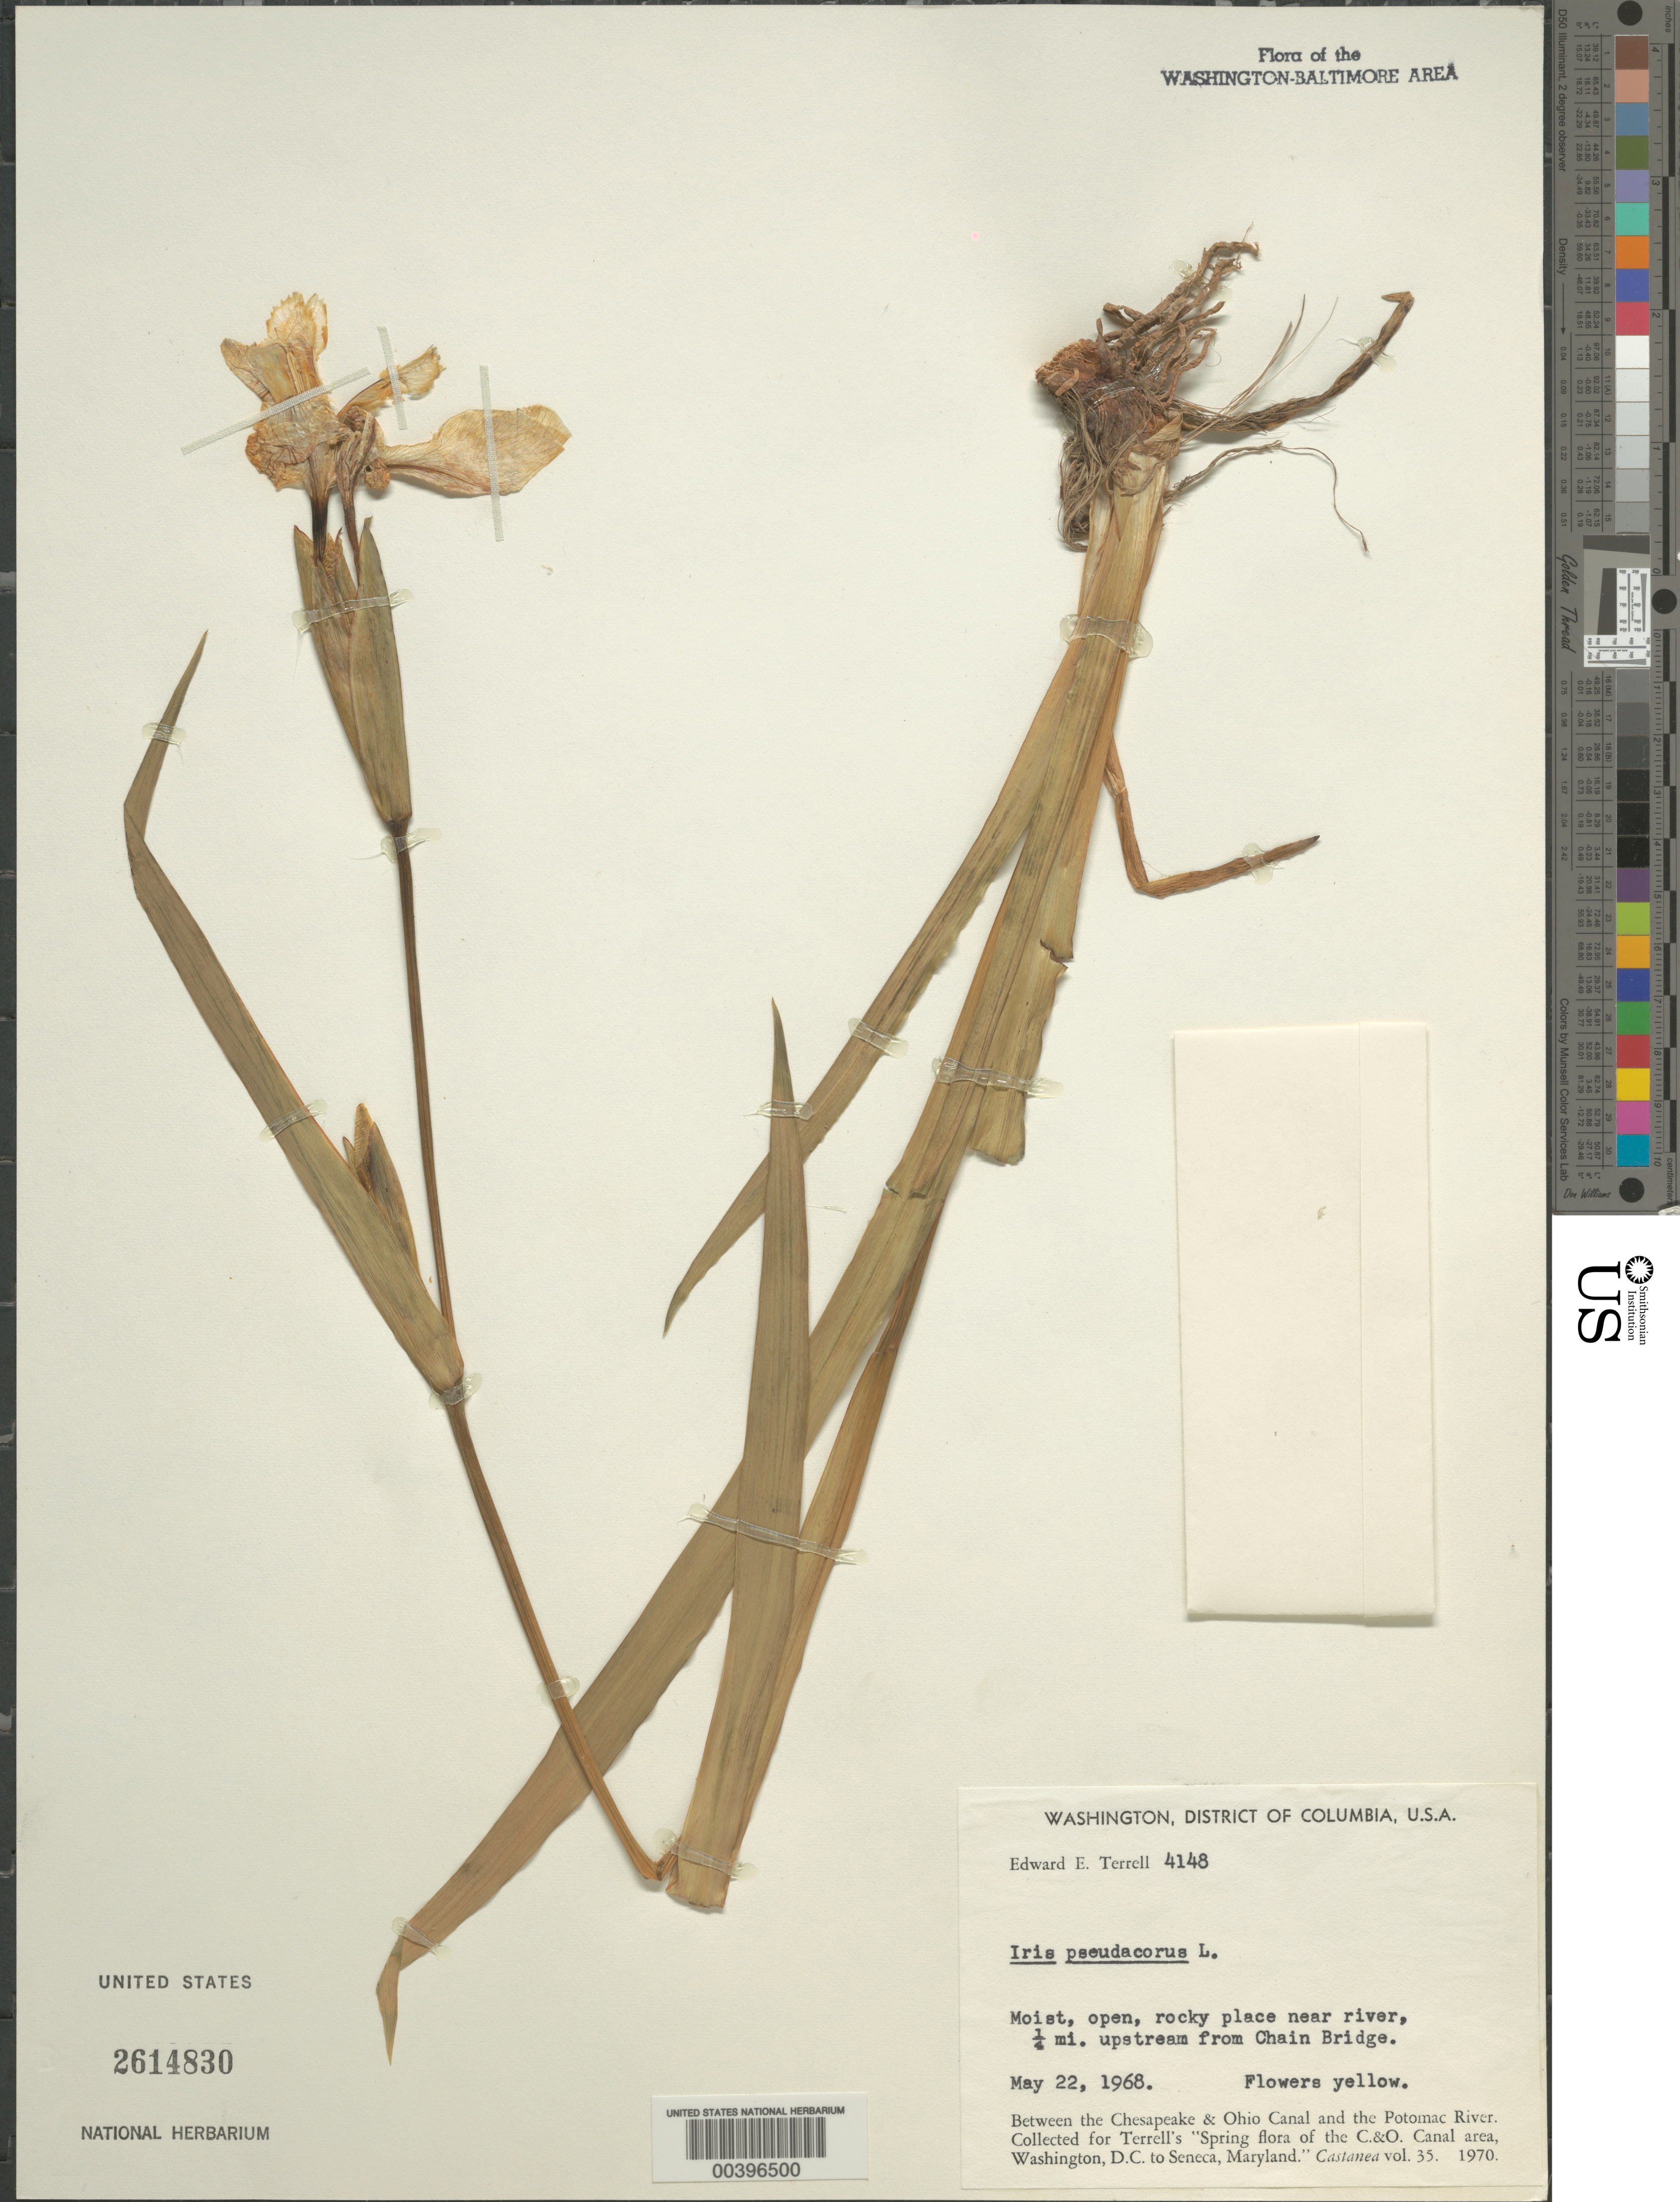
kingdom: Plantae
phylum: Tracheophyta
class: Liliopsida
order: Asparagales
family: Iridaceae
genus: Iris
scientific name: Iris pseudacorus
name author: L.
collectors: E. E. Terrell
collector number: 4148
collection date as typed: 22 May 1968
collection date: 1968-05-22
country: United States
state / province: District of Columbia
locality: Upstream from Chain Bridge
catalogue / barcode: US 2614830